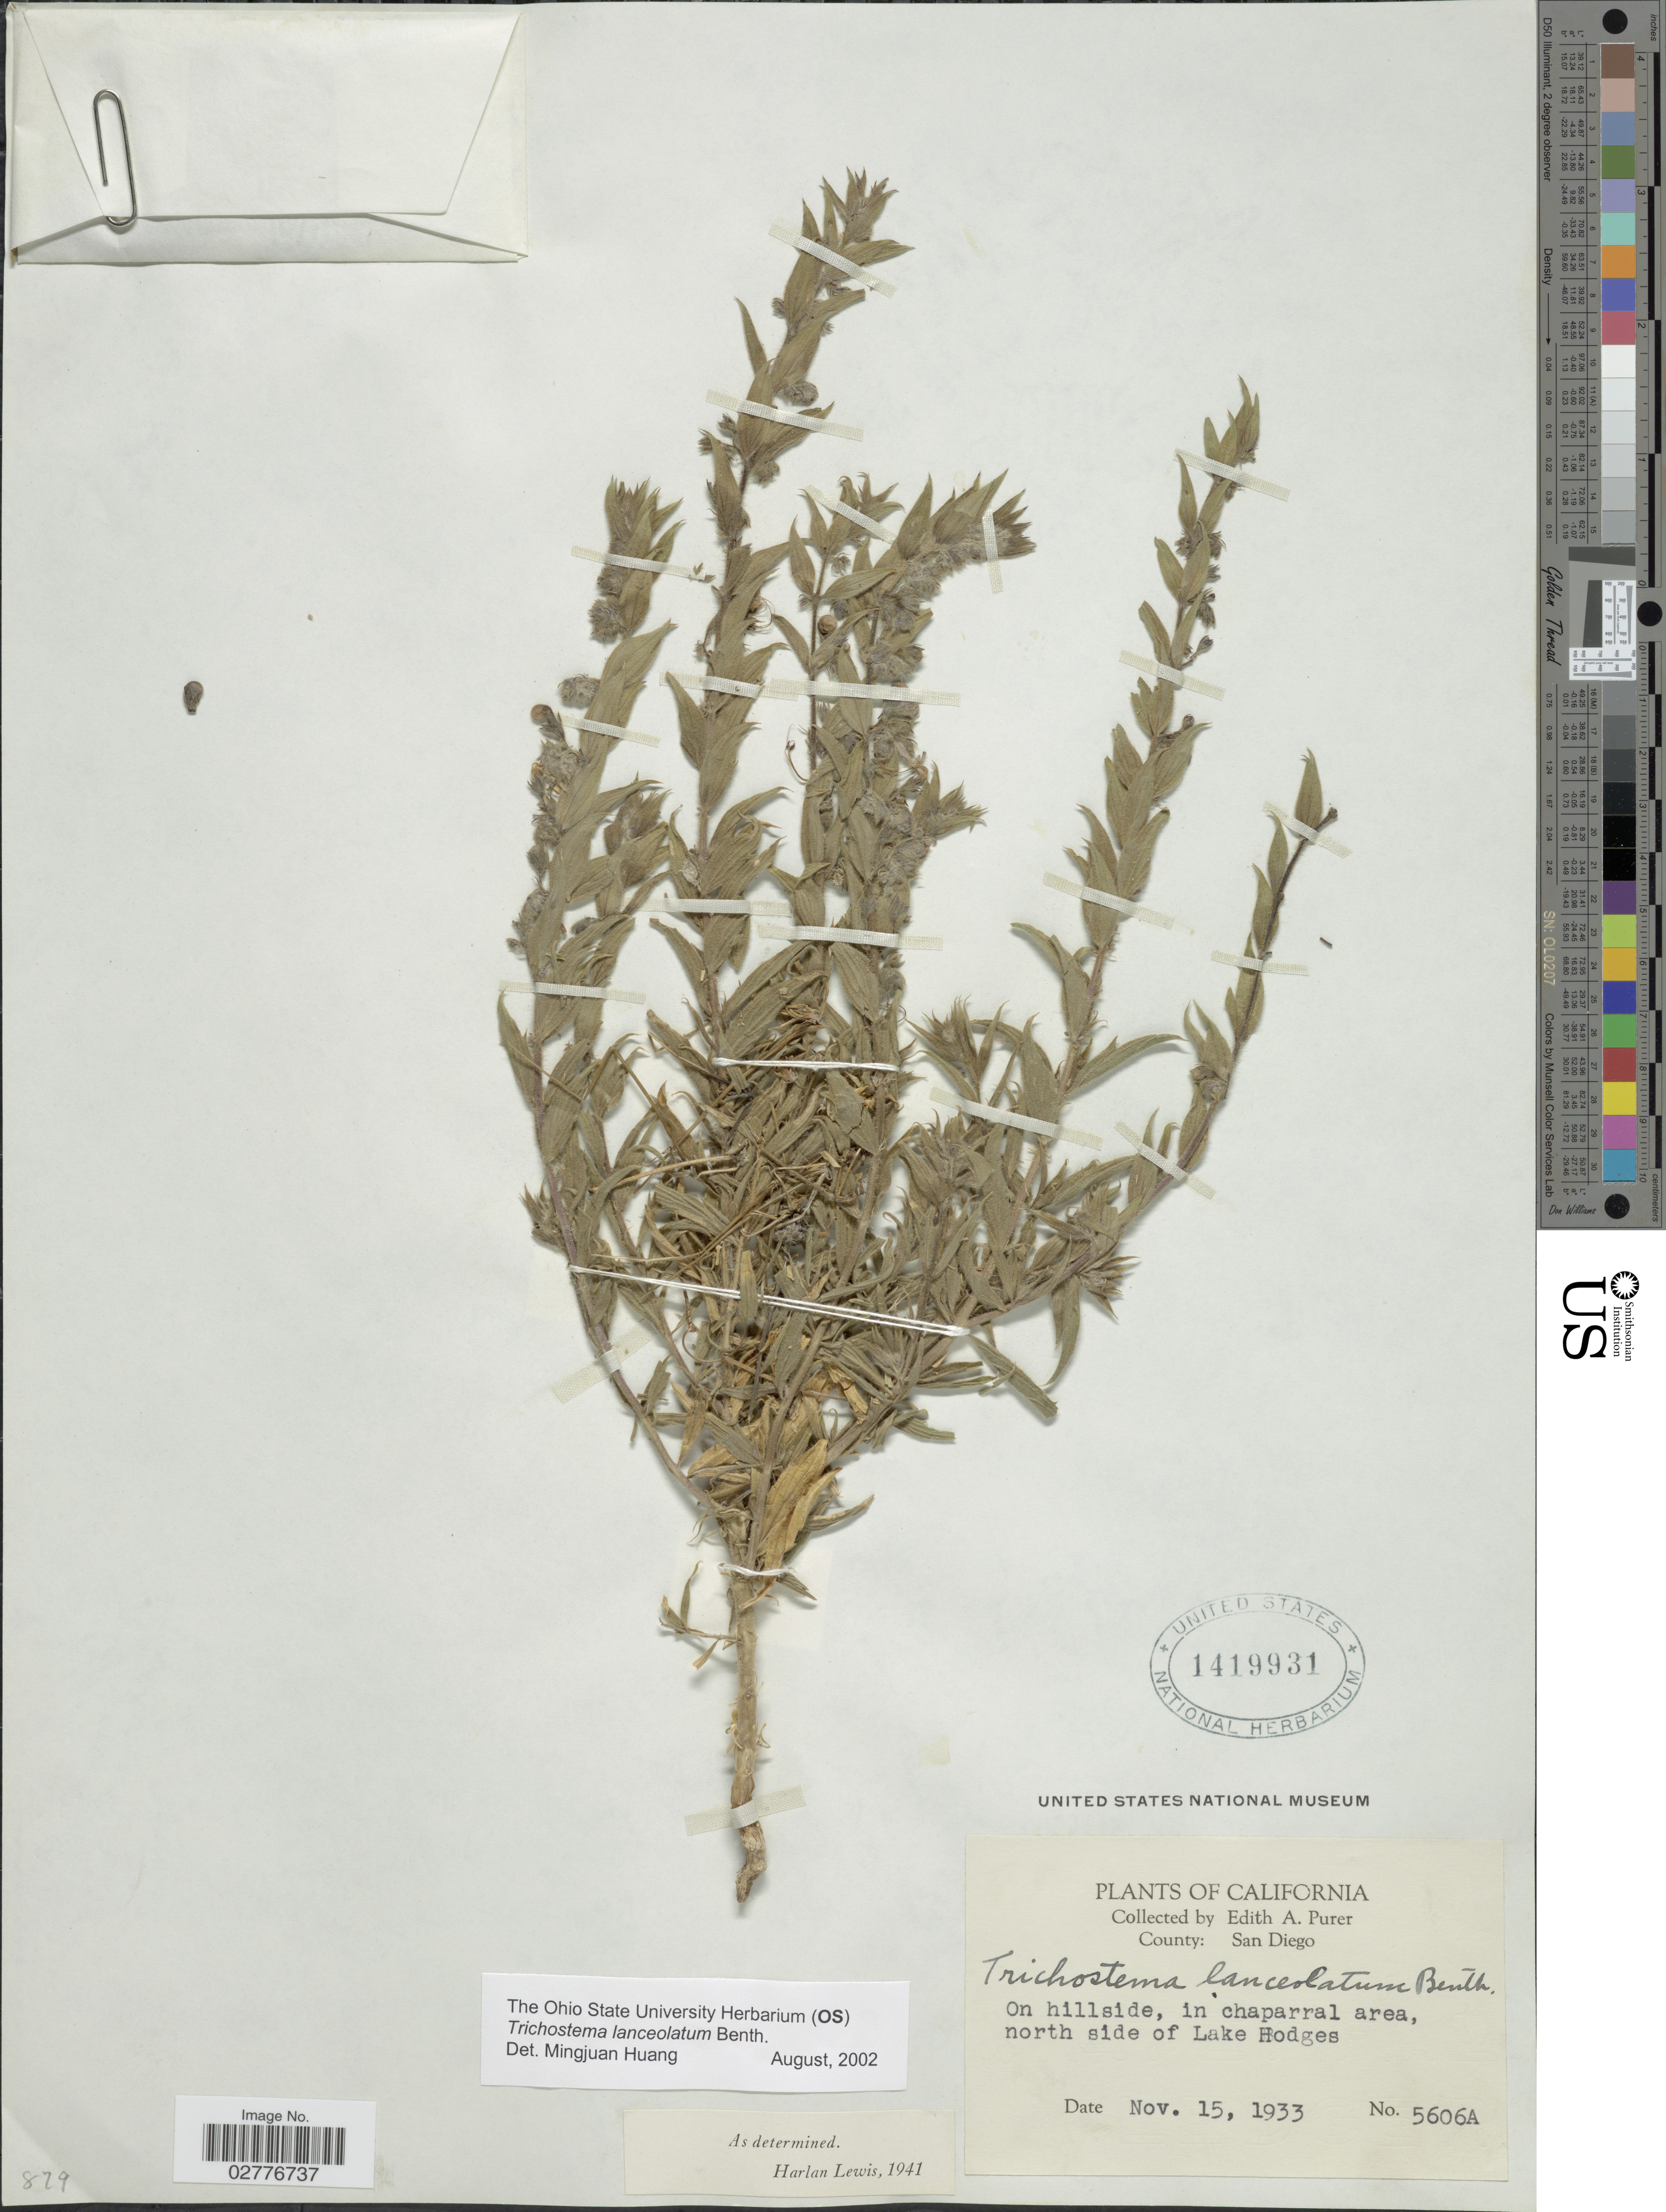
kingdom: Plantae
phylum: Tracheophyta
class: Magnoliopsida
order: Lamiales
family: Lamiaceae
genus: Trichostema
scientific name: Trichostema lanceolatum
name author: Benth.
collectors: E. Purer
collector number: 5606A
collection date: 1933-11-15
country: United States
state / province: California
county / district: San Diego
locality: County: San Diego. On hillside, in chaparral area, north side of Lake Hodges.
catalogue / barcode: US 1419931